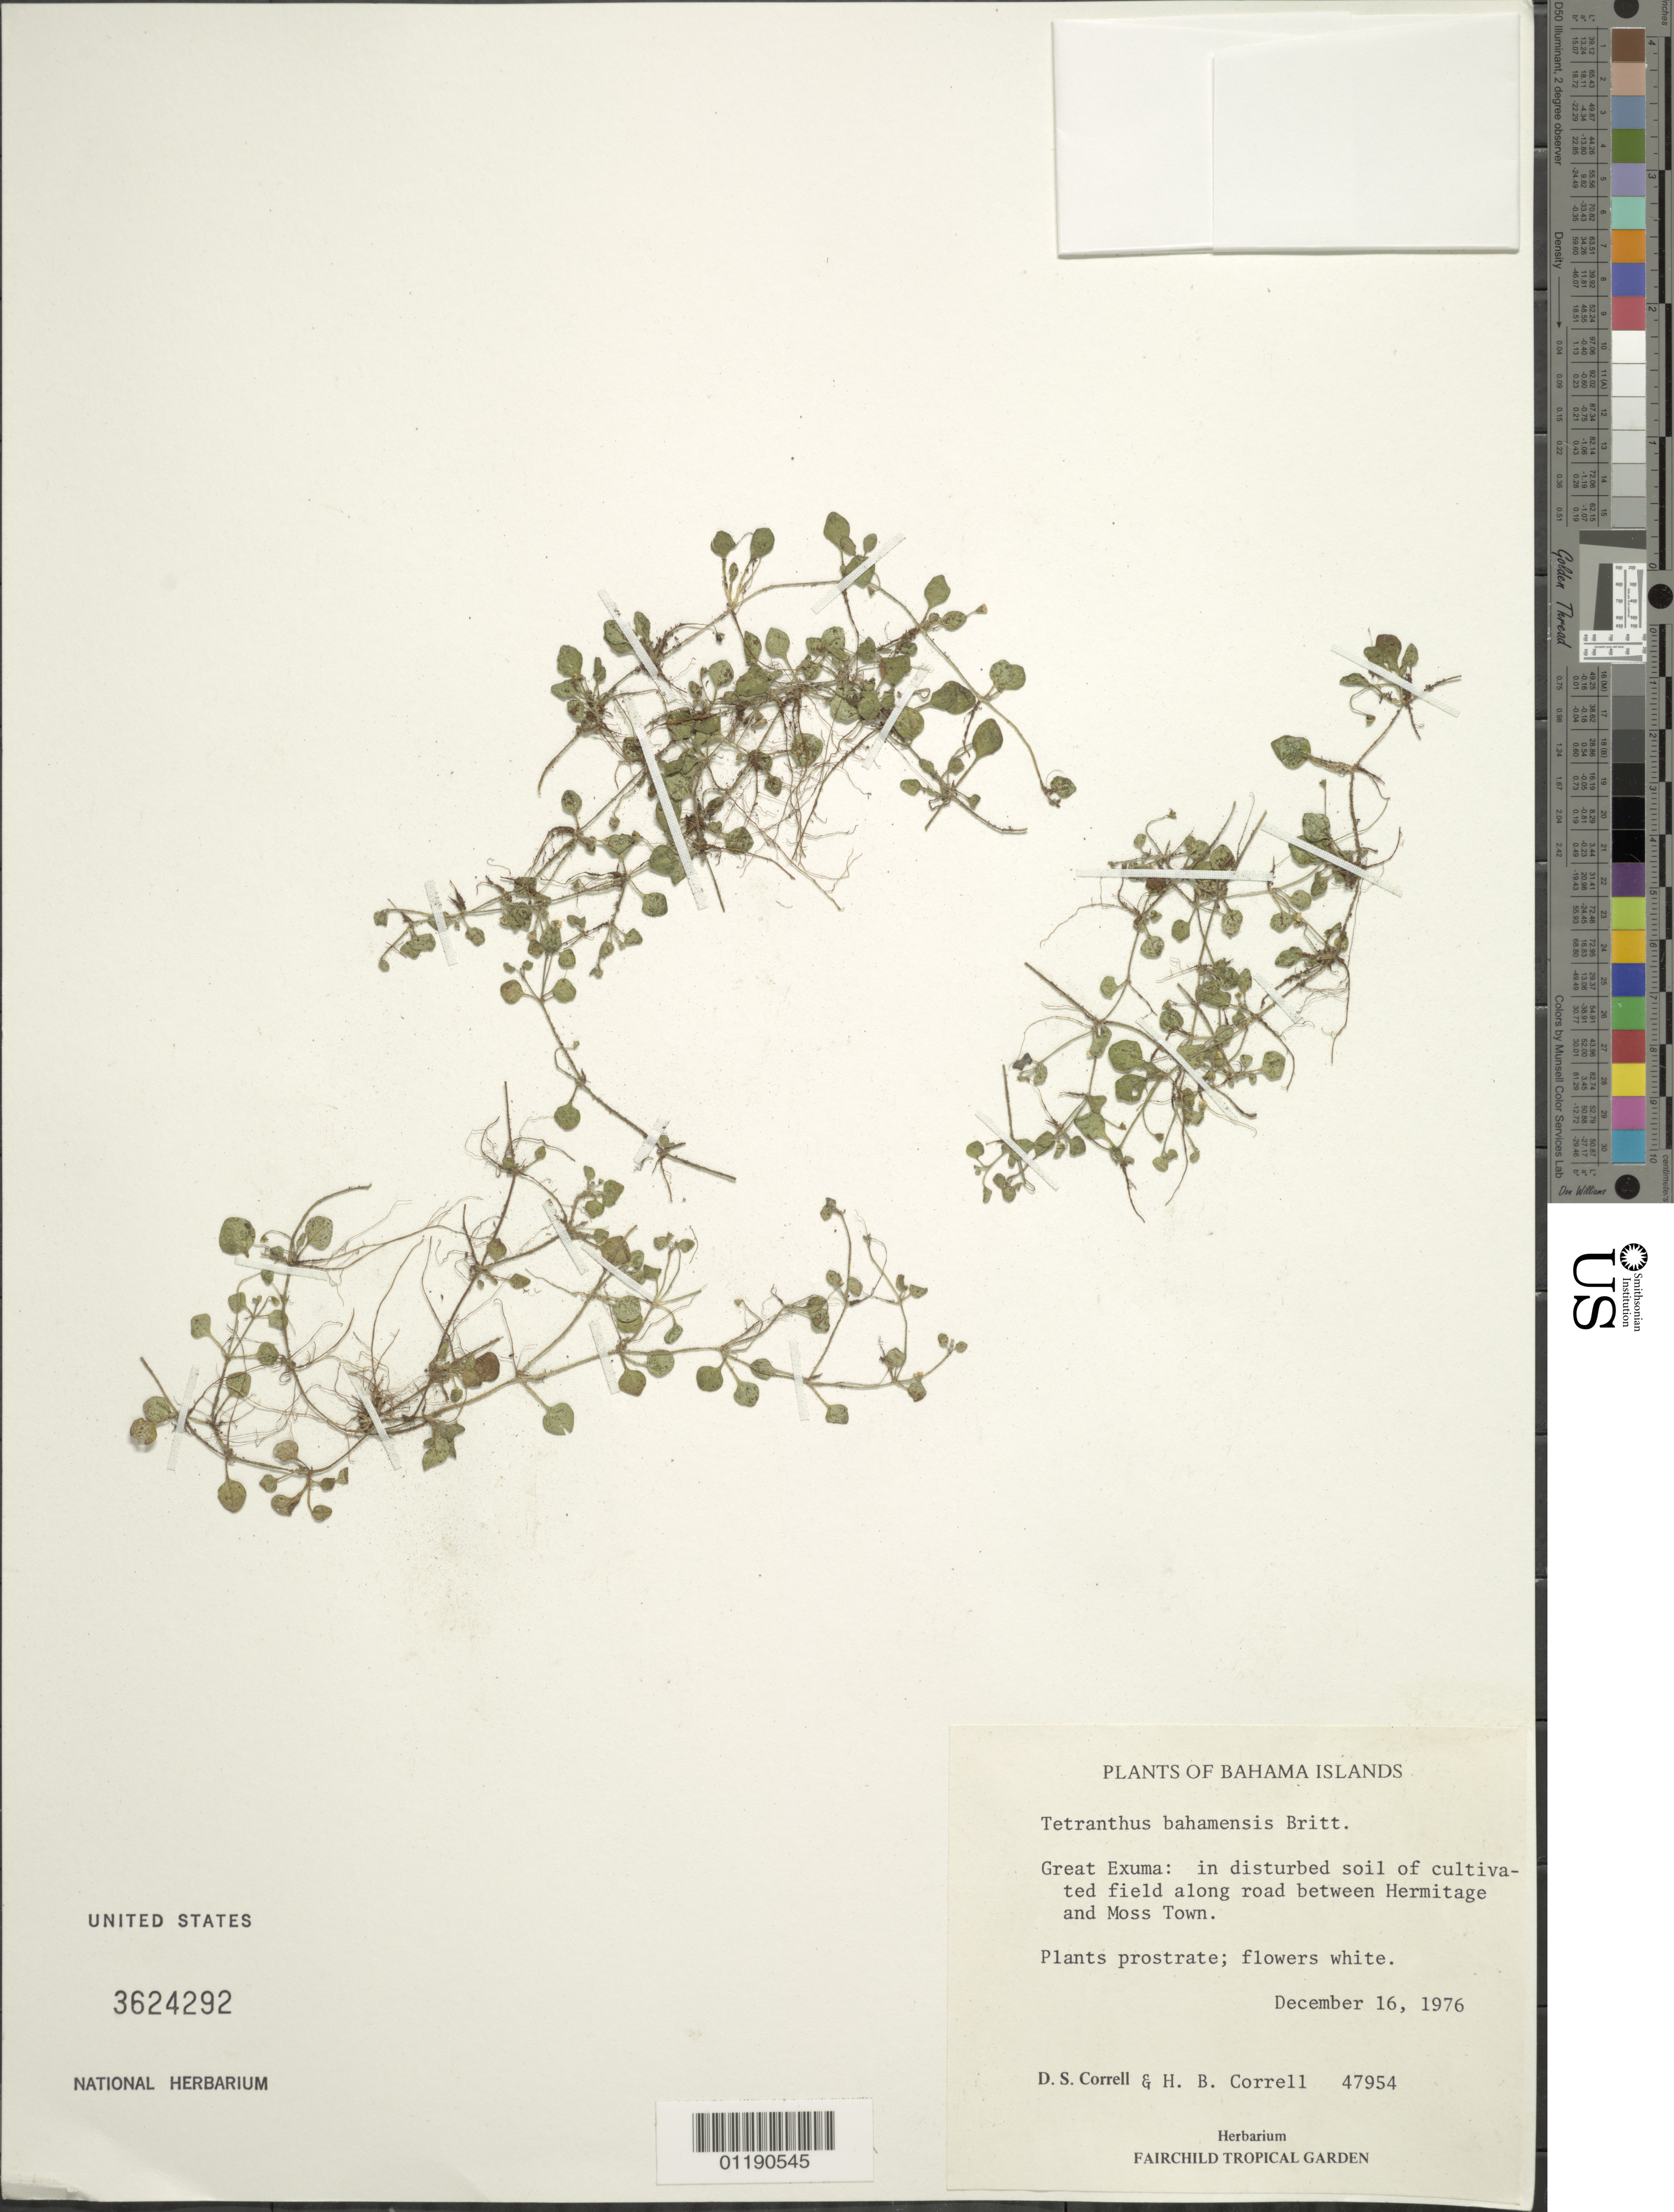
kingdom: Plantae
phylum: Tracheophyta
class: Magnoliopsida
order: Asterales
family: Asteraceae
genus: Tetranthus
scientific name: Tetranthus bahamensis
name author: Britton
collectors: D. S. Correll & H. Correll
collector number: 47954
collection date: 1976-12-16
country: Bahamas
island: Great Exuma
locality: Great Exuma: Between Hermitage and Moss Town.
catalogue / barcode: US 3624292